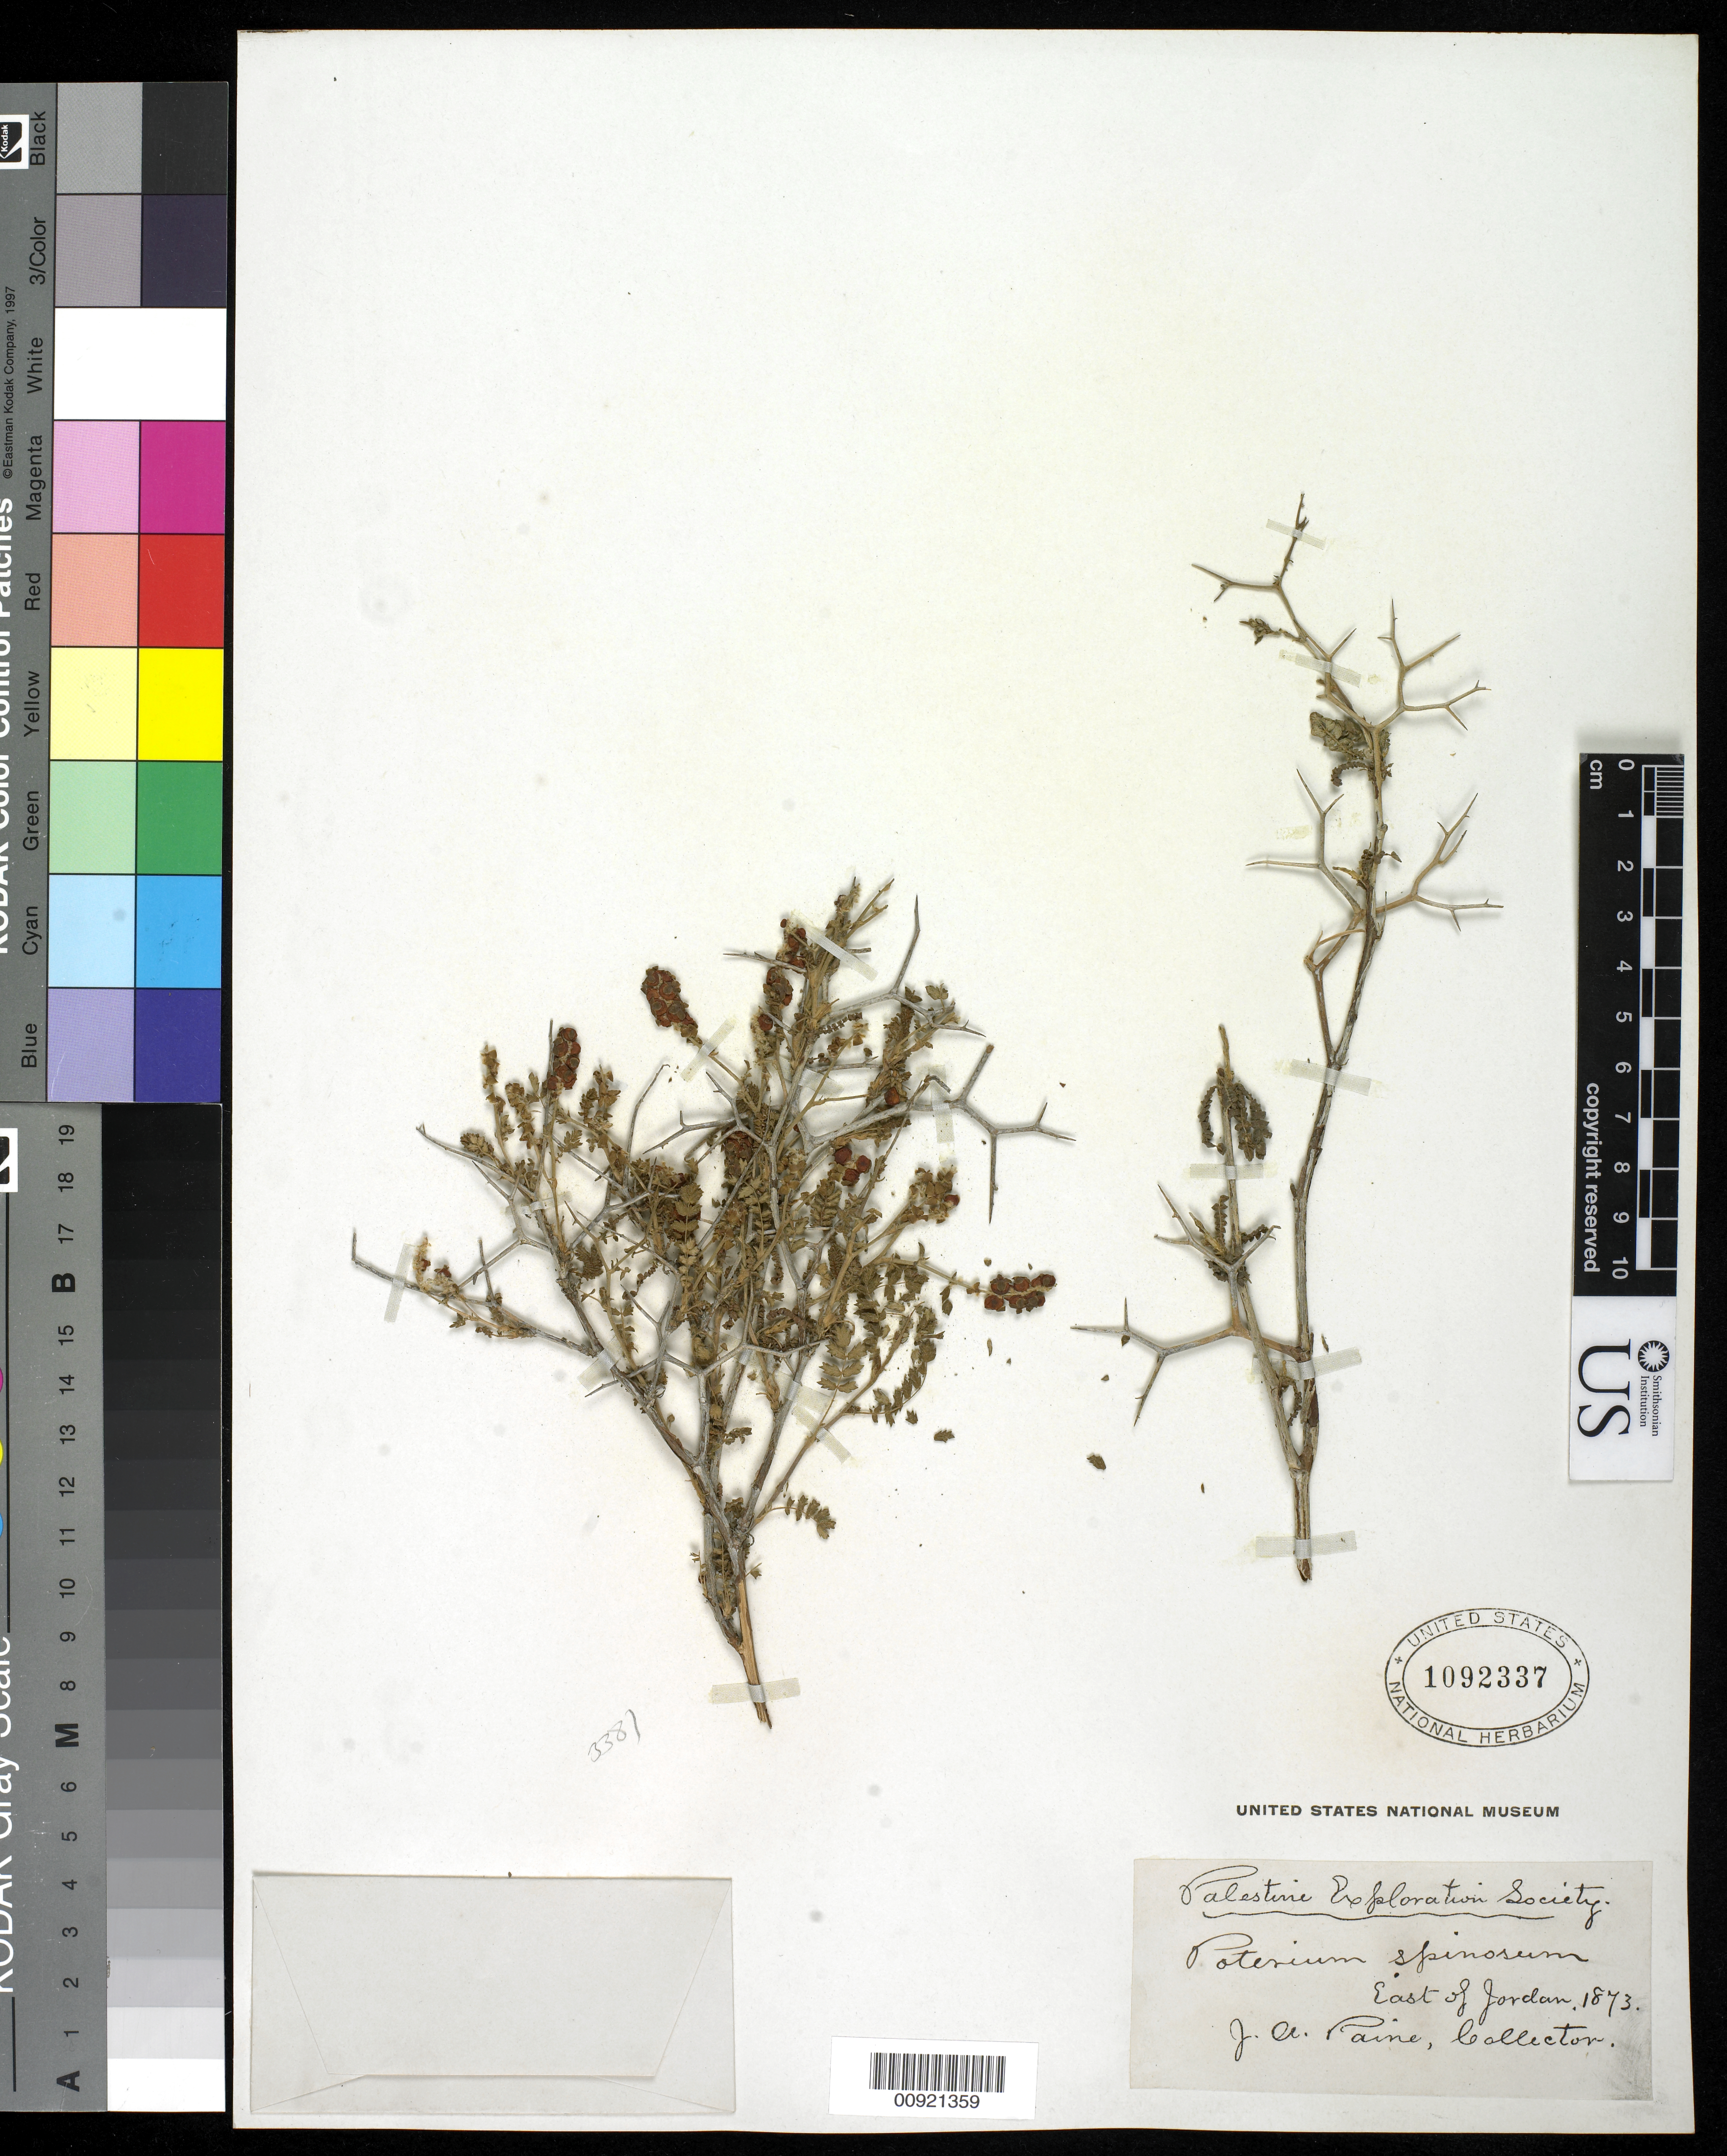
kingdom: Plantae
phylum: Tracheophyta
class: Magnoliopsida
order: Rosales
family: Rosaceae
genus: Sarcopoterium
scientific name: Sarcopoterium spinosum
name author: (L.) Spach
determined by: Strong, Mark T., (BOT), Smithsonian Institution - National Museum of Natural History (UNITED STATES)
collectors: J. A. Paine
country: Israel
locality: East of Jordan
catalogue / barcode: US 1092337